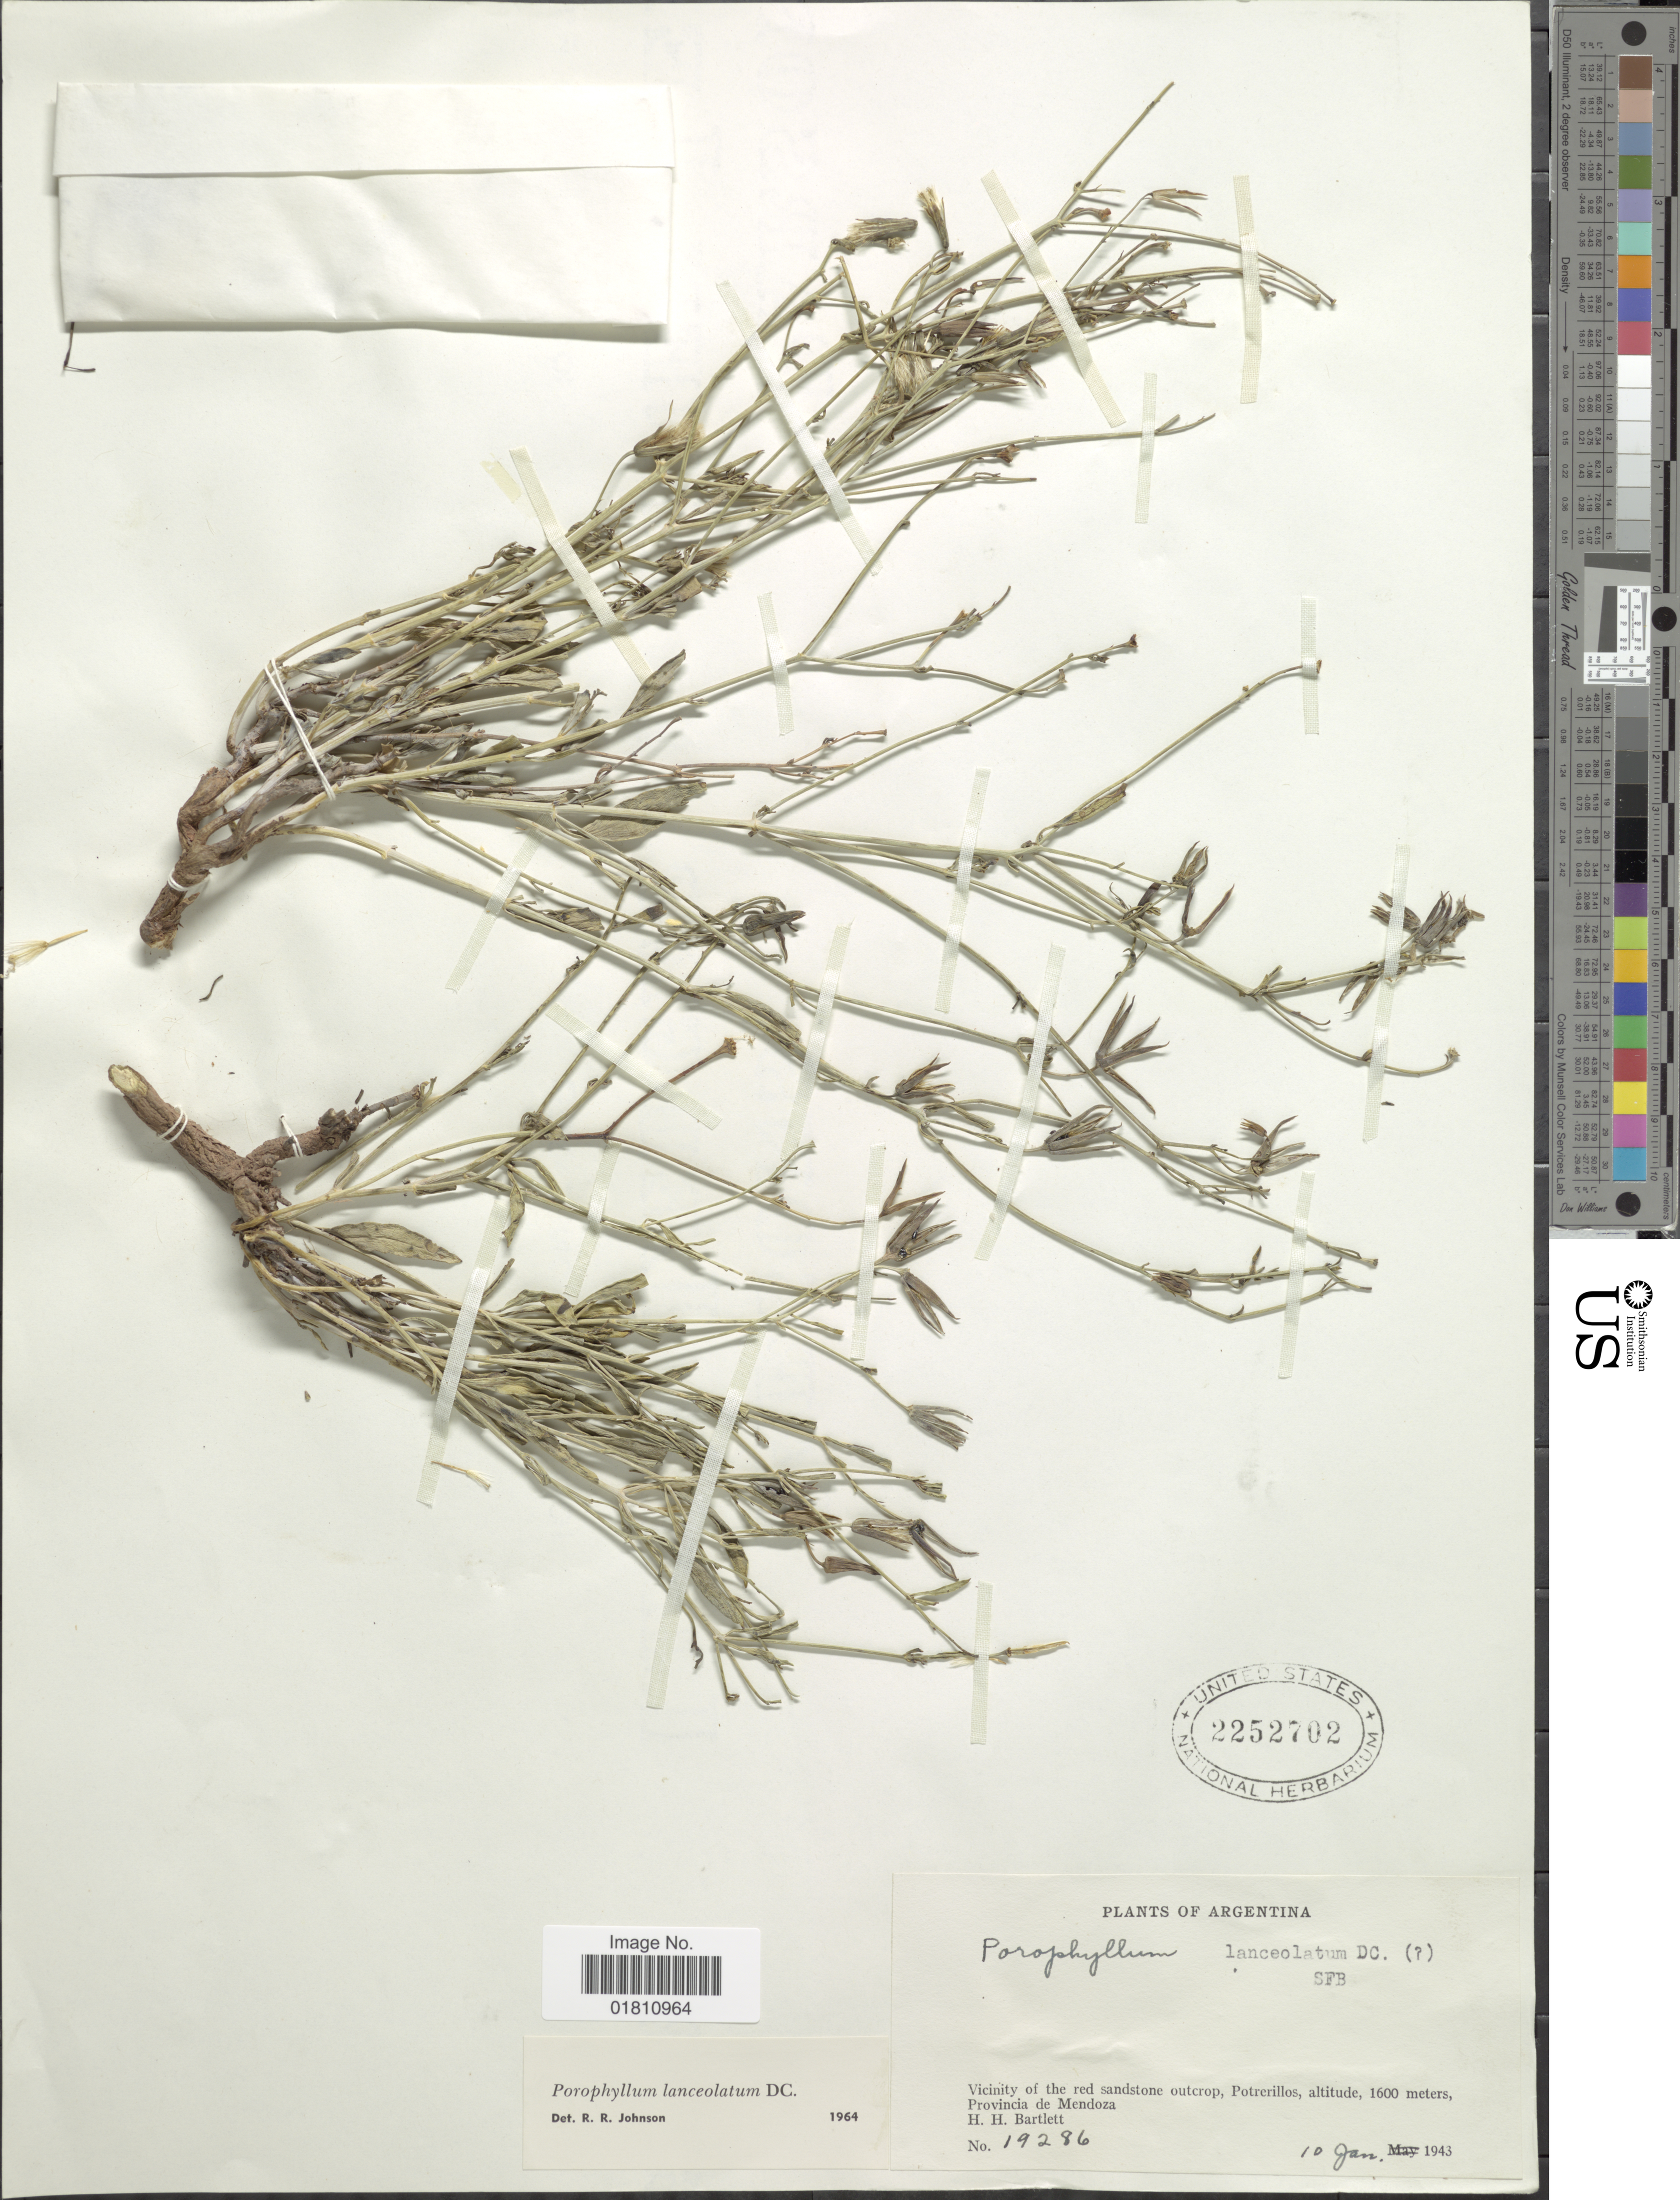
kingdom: Plantae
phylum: Tracheophyta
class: Magnoliopsida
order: Asterales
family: Asteraceae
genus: Porophyllum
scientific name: Porophyllum lanceolatum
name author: DC.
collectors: H. H. Bartlett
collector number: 19286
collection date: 1943-01-10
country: Argentina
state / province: Mendoza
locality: Vicinity of the red sandstone outcrop, Potrerillos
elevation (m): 1600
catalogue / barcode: US 2252702